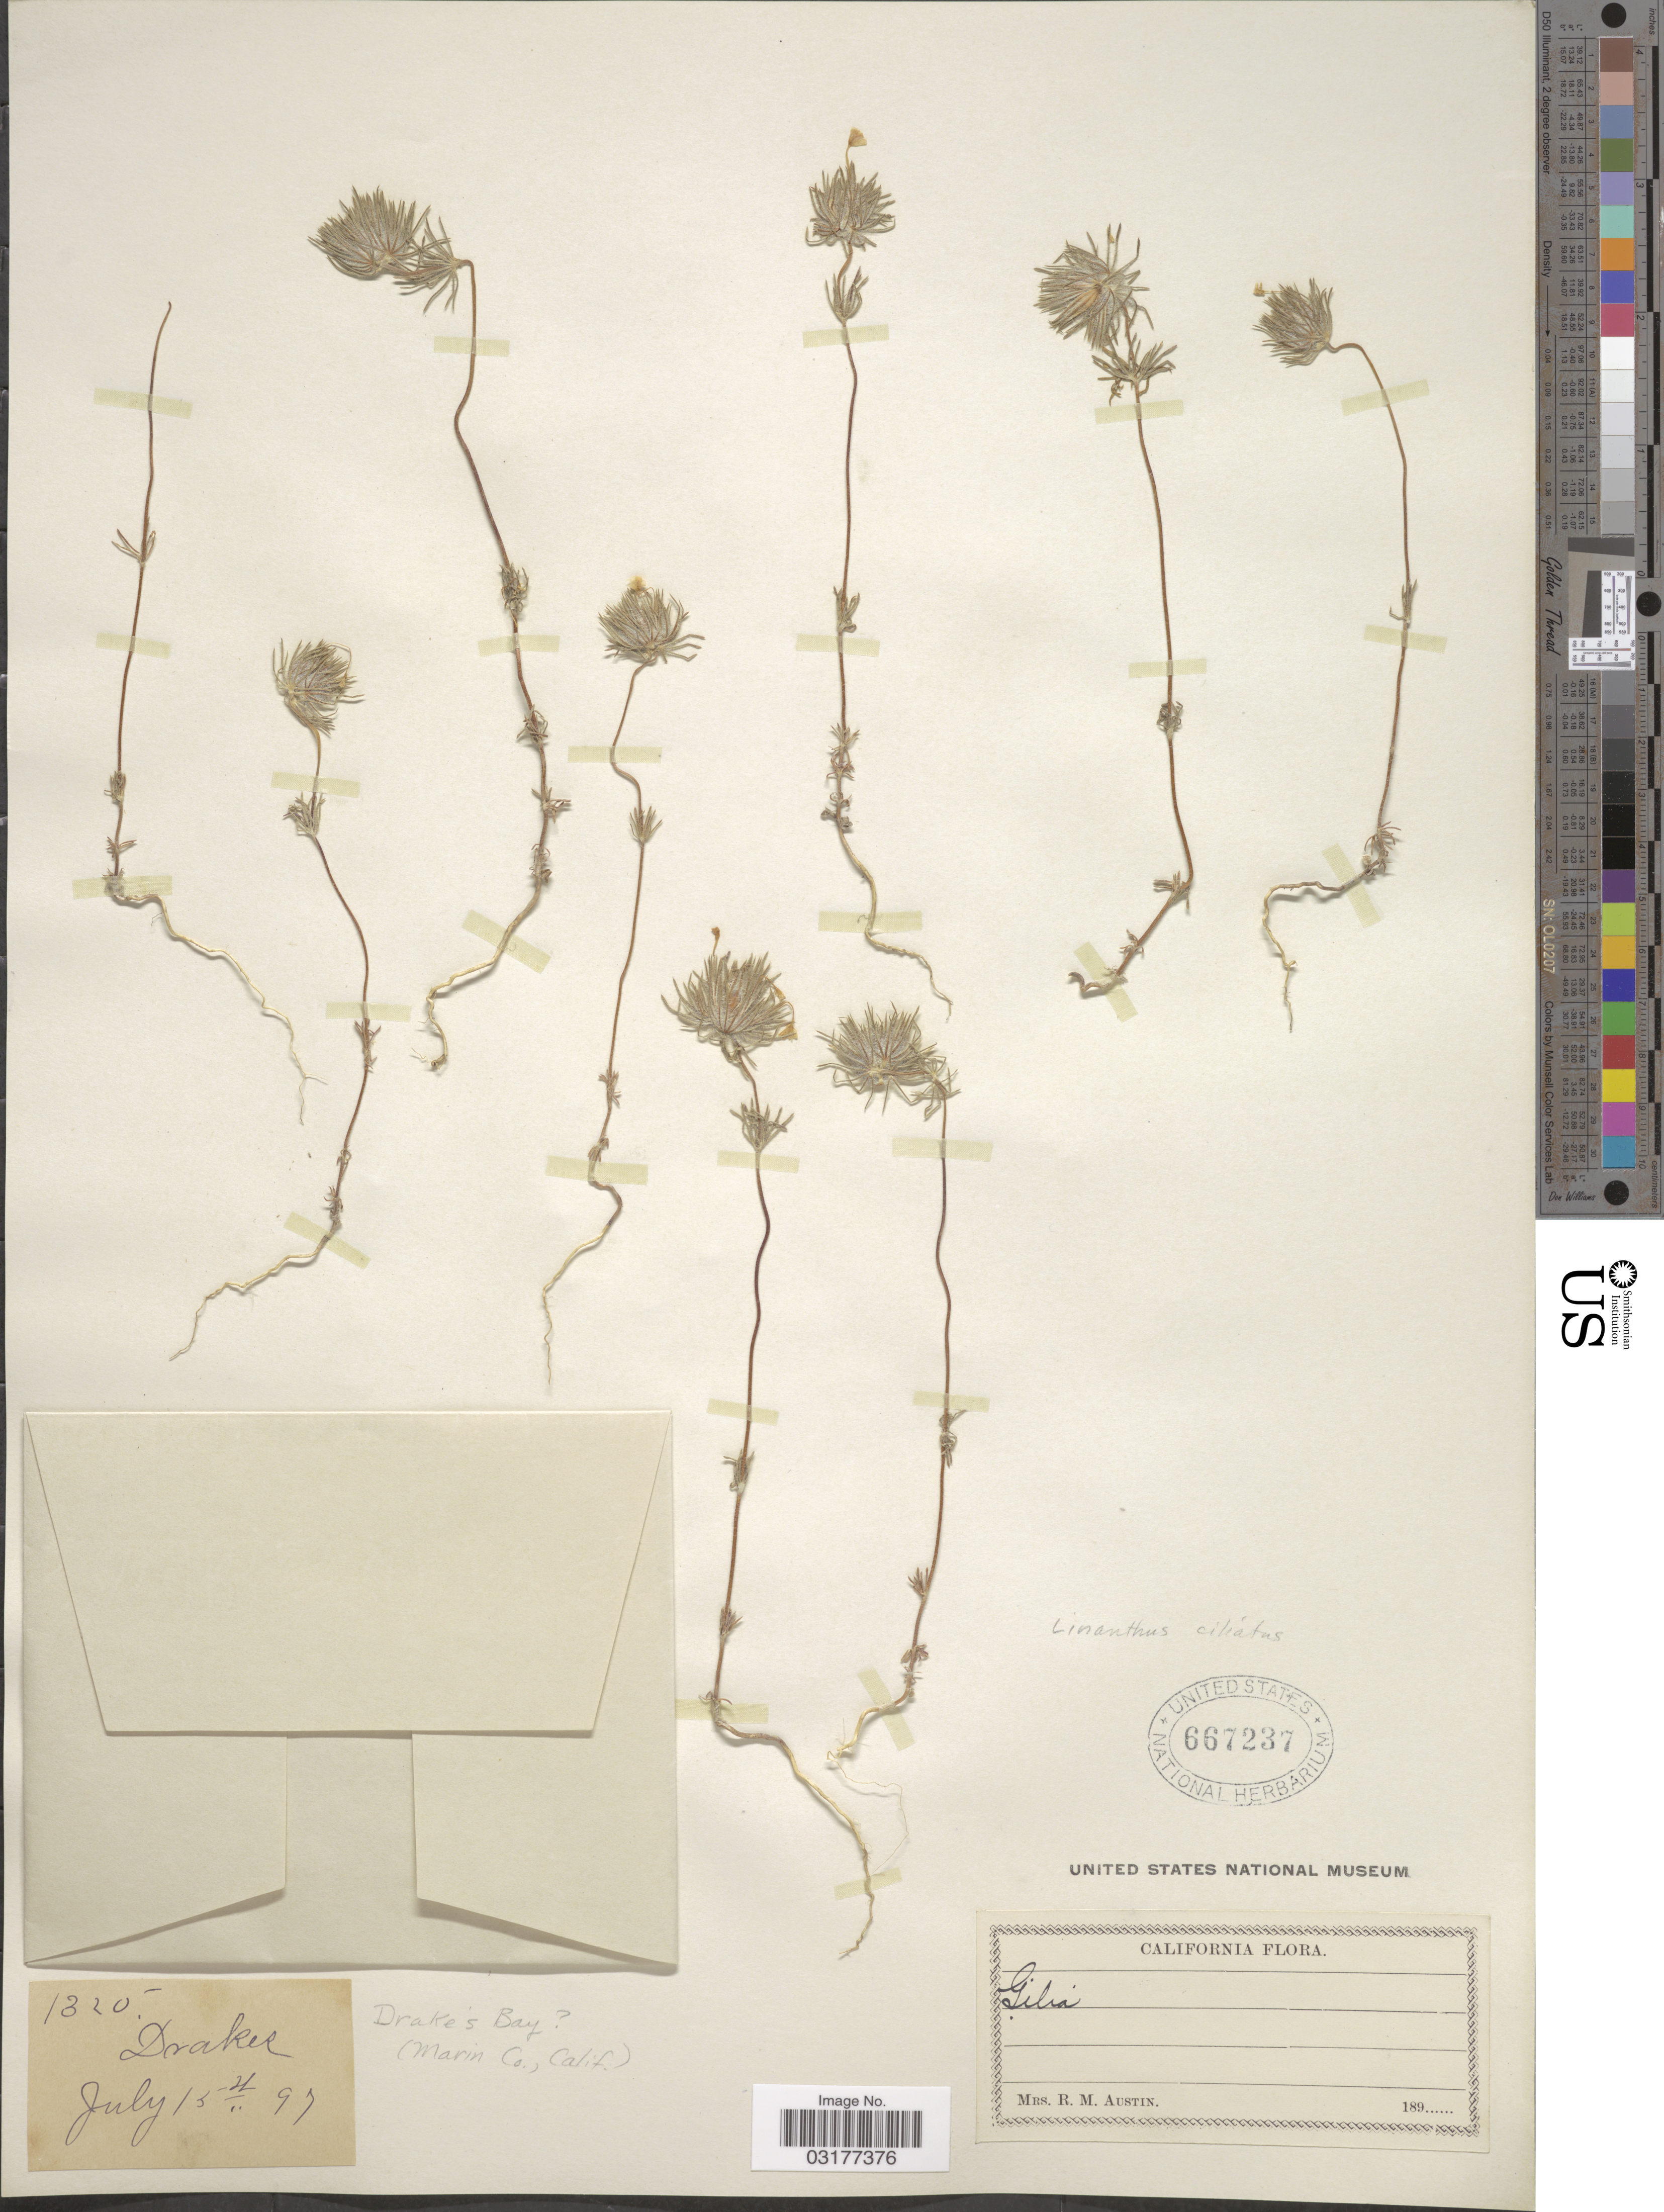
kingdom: Plantae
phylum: Tracheophyta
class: Magnoliopsida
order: Ericales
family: Polemoniaceae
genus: Leptosiphon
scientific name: Leptosiphon ciliatus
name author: (Benth.) Jeps.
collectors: R. Austin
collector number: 1320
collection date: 1897-07-15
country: United States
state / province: California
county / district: Marin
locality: Drake's Bay [unsure placement] (Marin Co.)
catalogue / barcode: US 667237